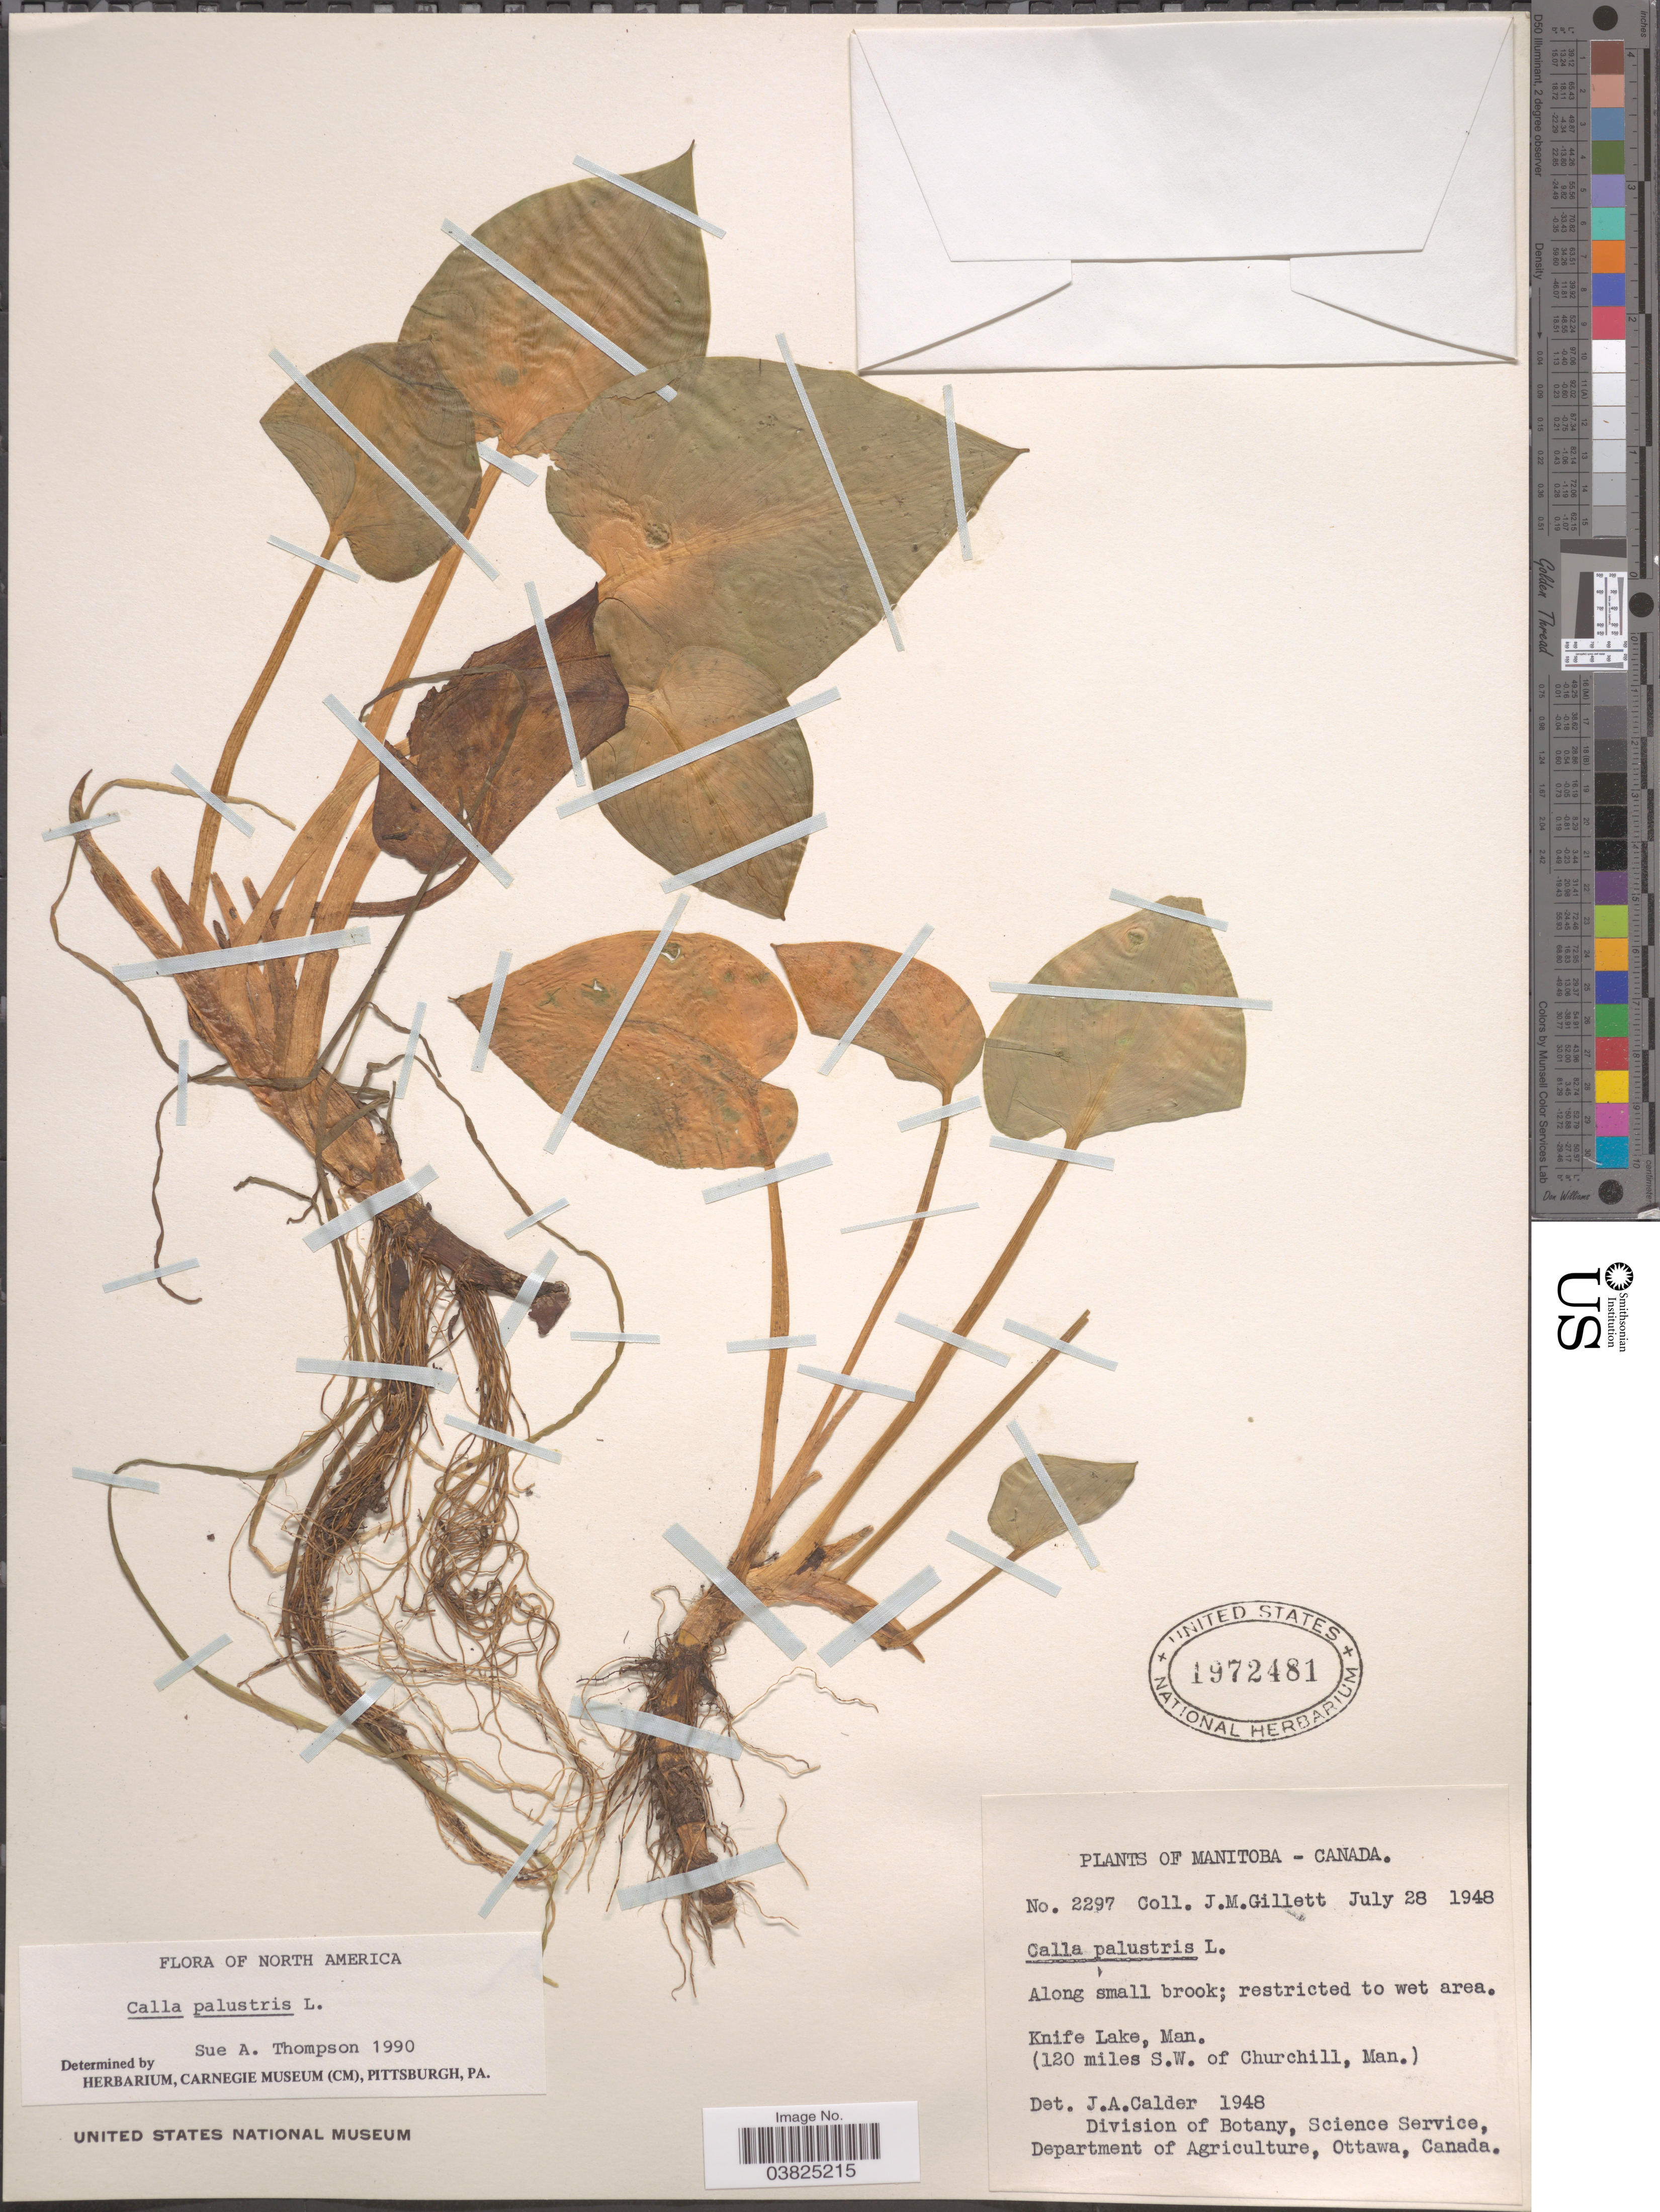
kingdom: Plantae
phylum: Tracheophyta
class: Liliopsida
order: Alismatales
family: Araceae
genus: Calla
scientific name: Calla palustris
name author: L.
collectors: J. M. Gillett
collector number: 2297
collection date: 1948-07-28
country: Canada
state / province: Manitoba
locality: Knife Lake. (120 miles S.W. of Churchill).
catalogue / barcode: US 1972481